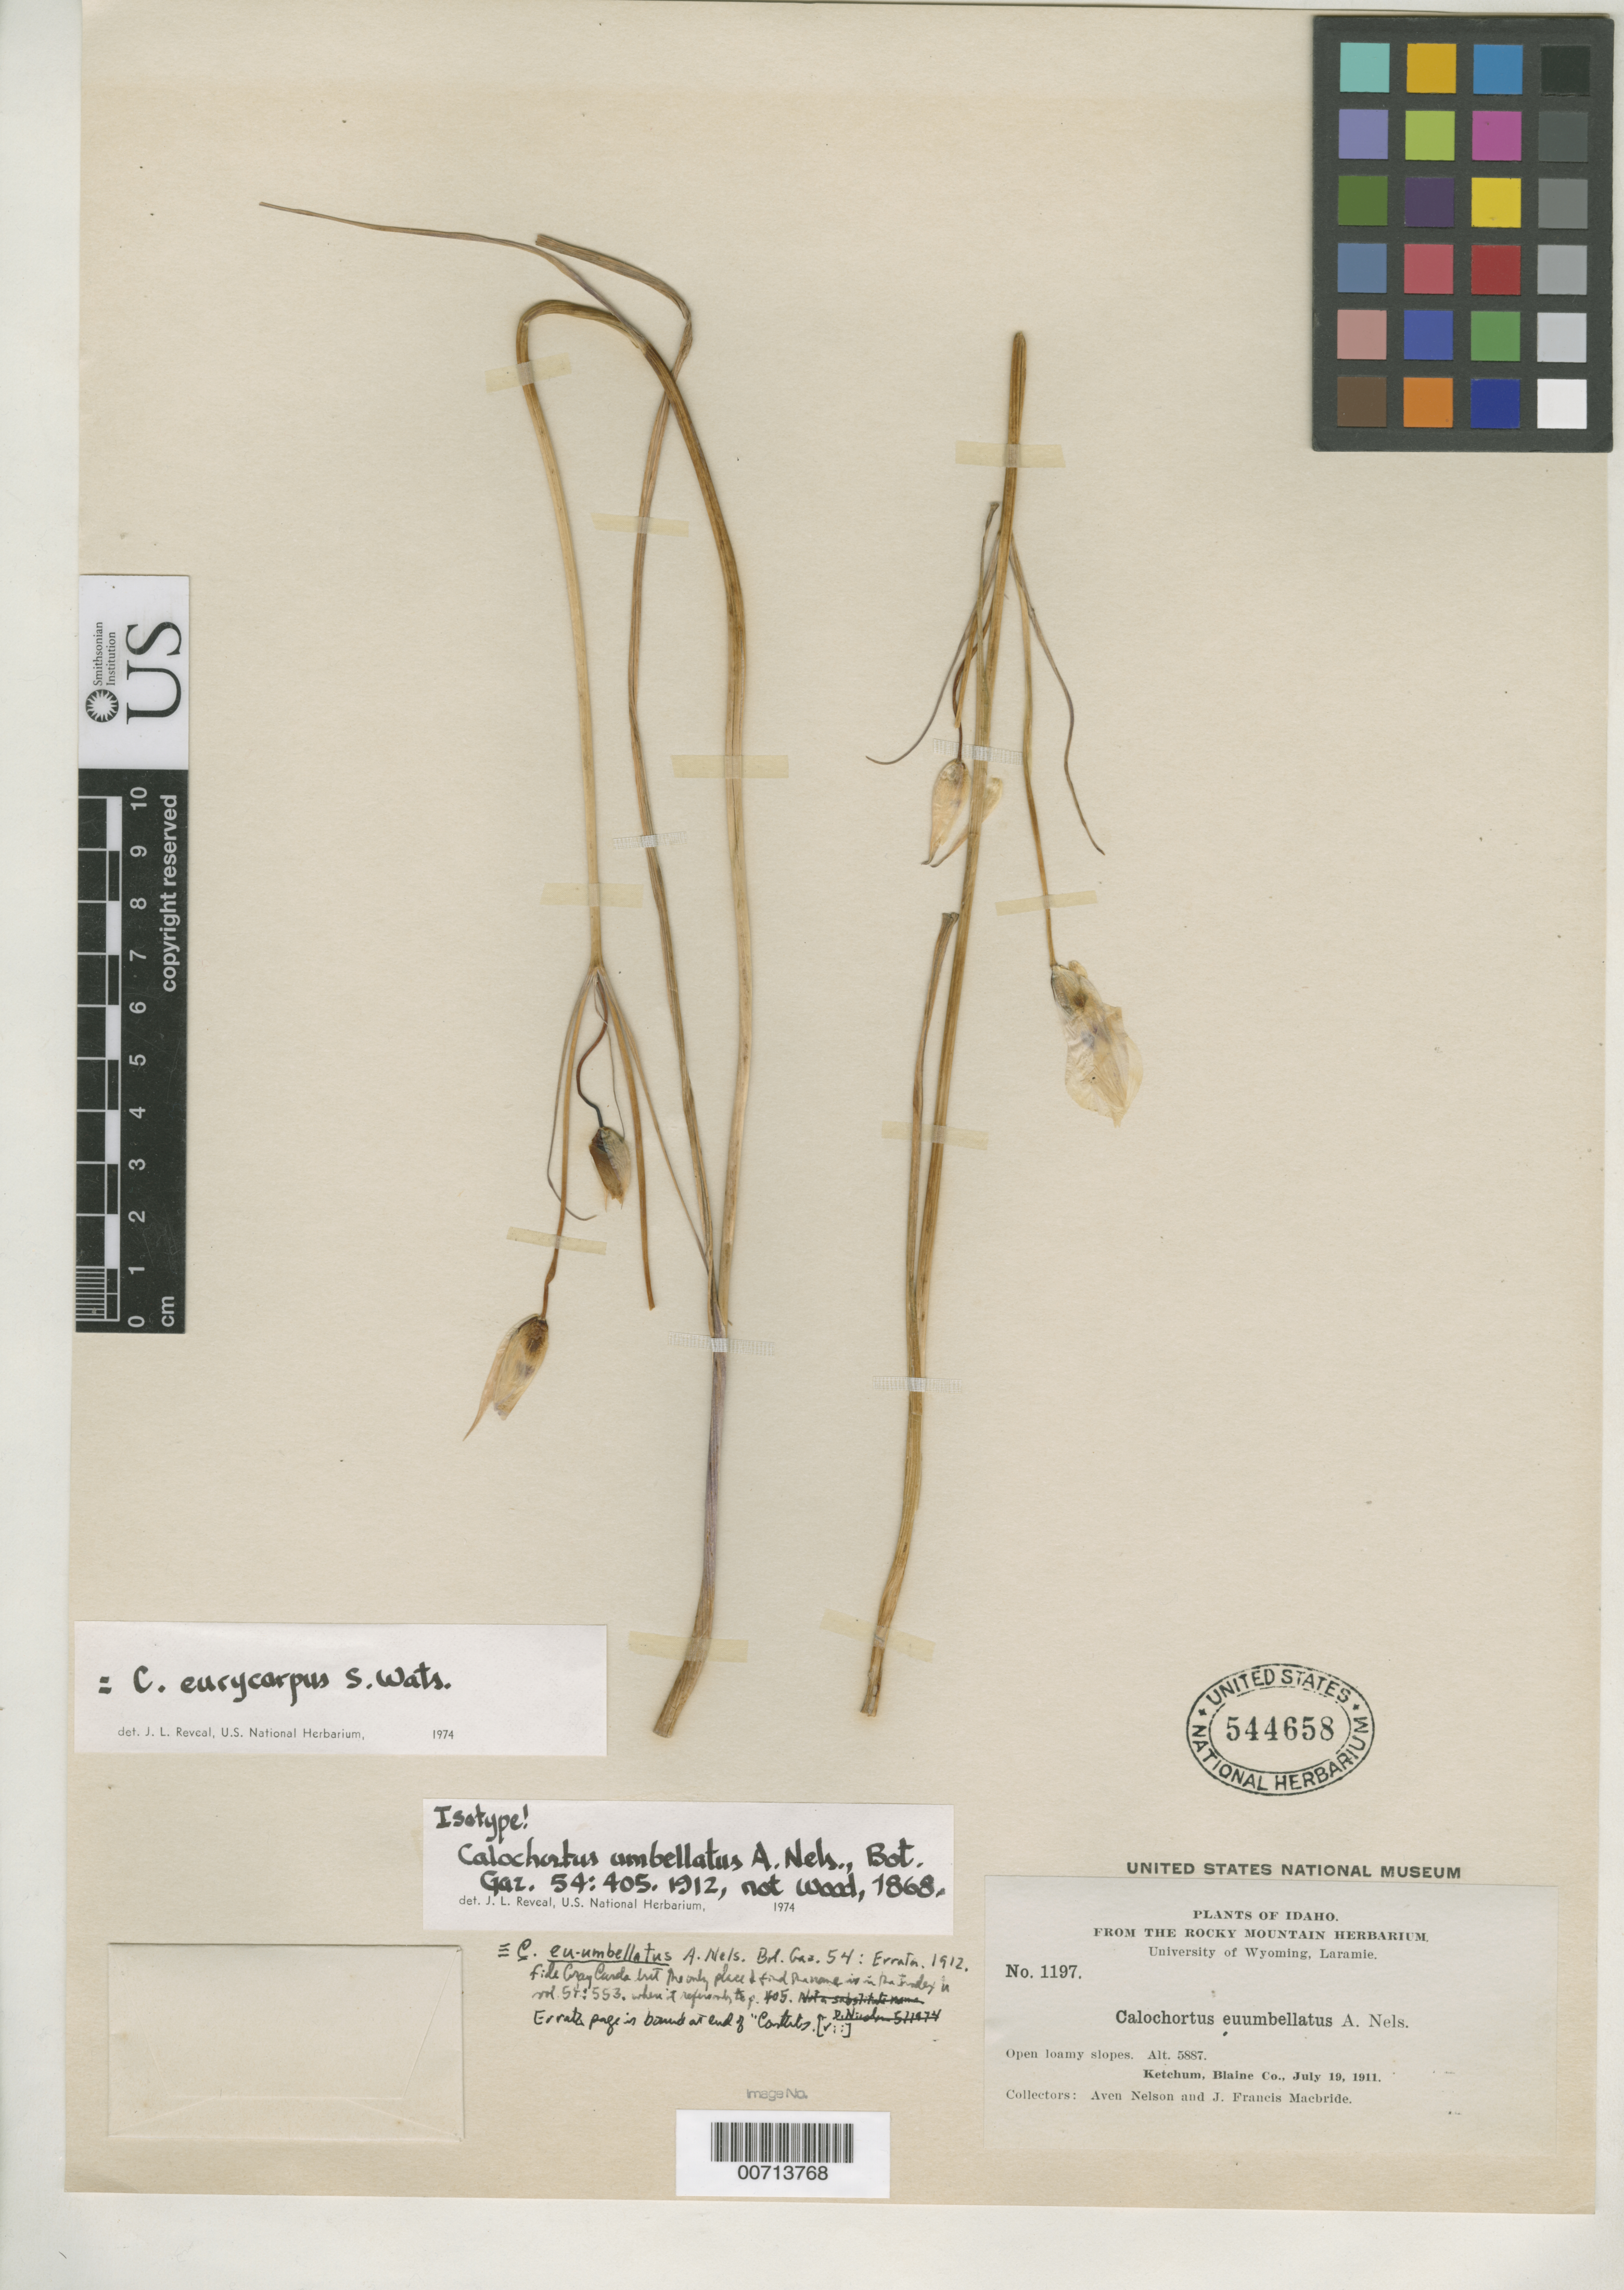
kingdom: Plantae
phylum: Tracheophyta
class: Liliopsida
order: Liliales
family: Liliaceae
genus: Calochortus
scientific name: Calochortus umbellatus A. Nelson, nom. illeg.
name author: A. Nelson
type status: Isotype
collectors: A. Nelson & J. F. Macbride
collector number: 1197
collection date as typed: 19 Jul 1911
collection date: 1911-07-19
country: United States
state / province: Idaho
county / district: Blaine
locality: Ketchum.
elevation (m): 5887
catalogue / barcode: US 544658